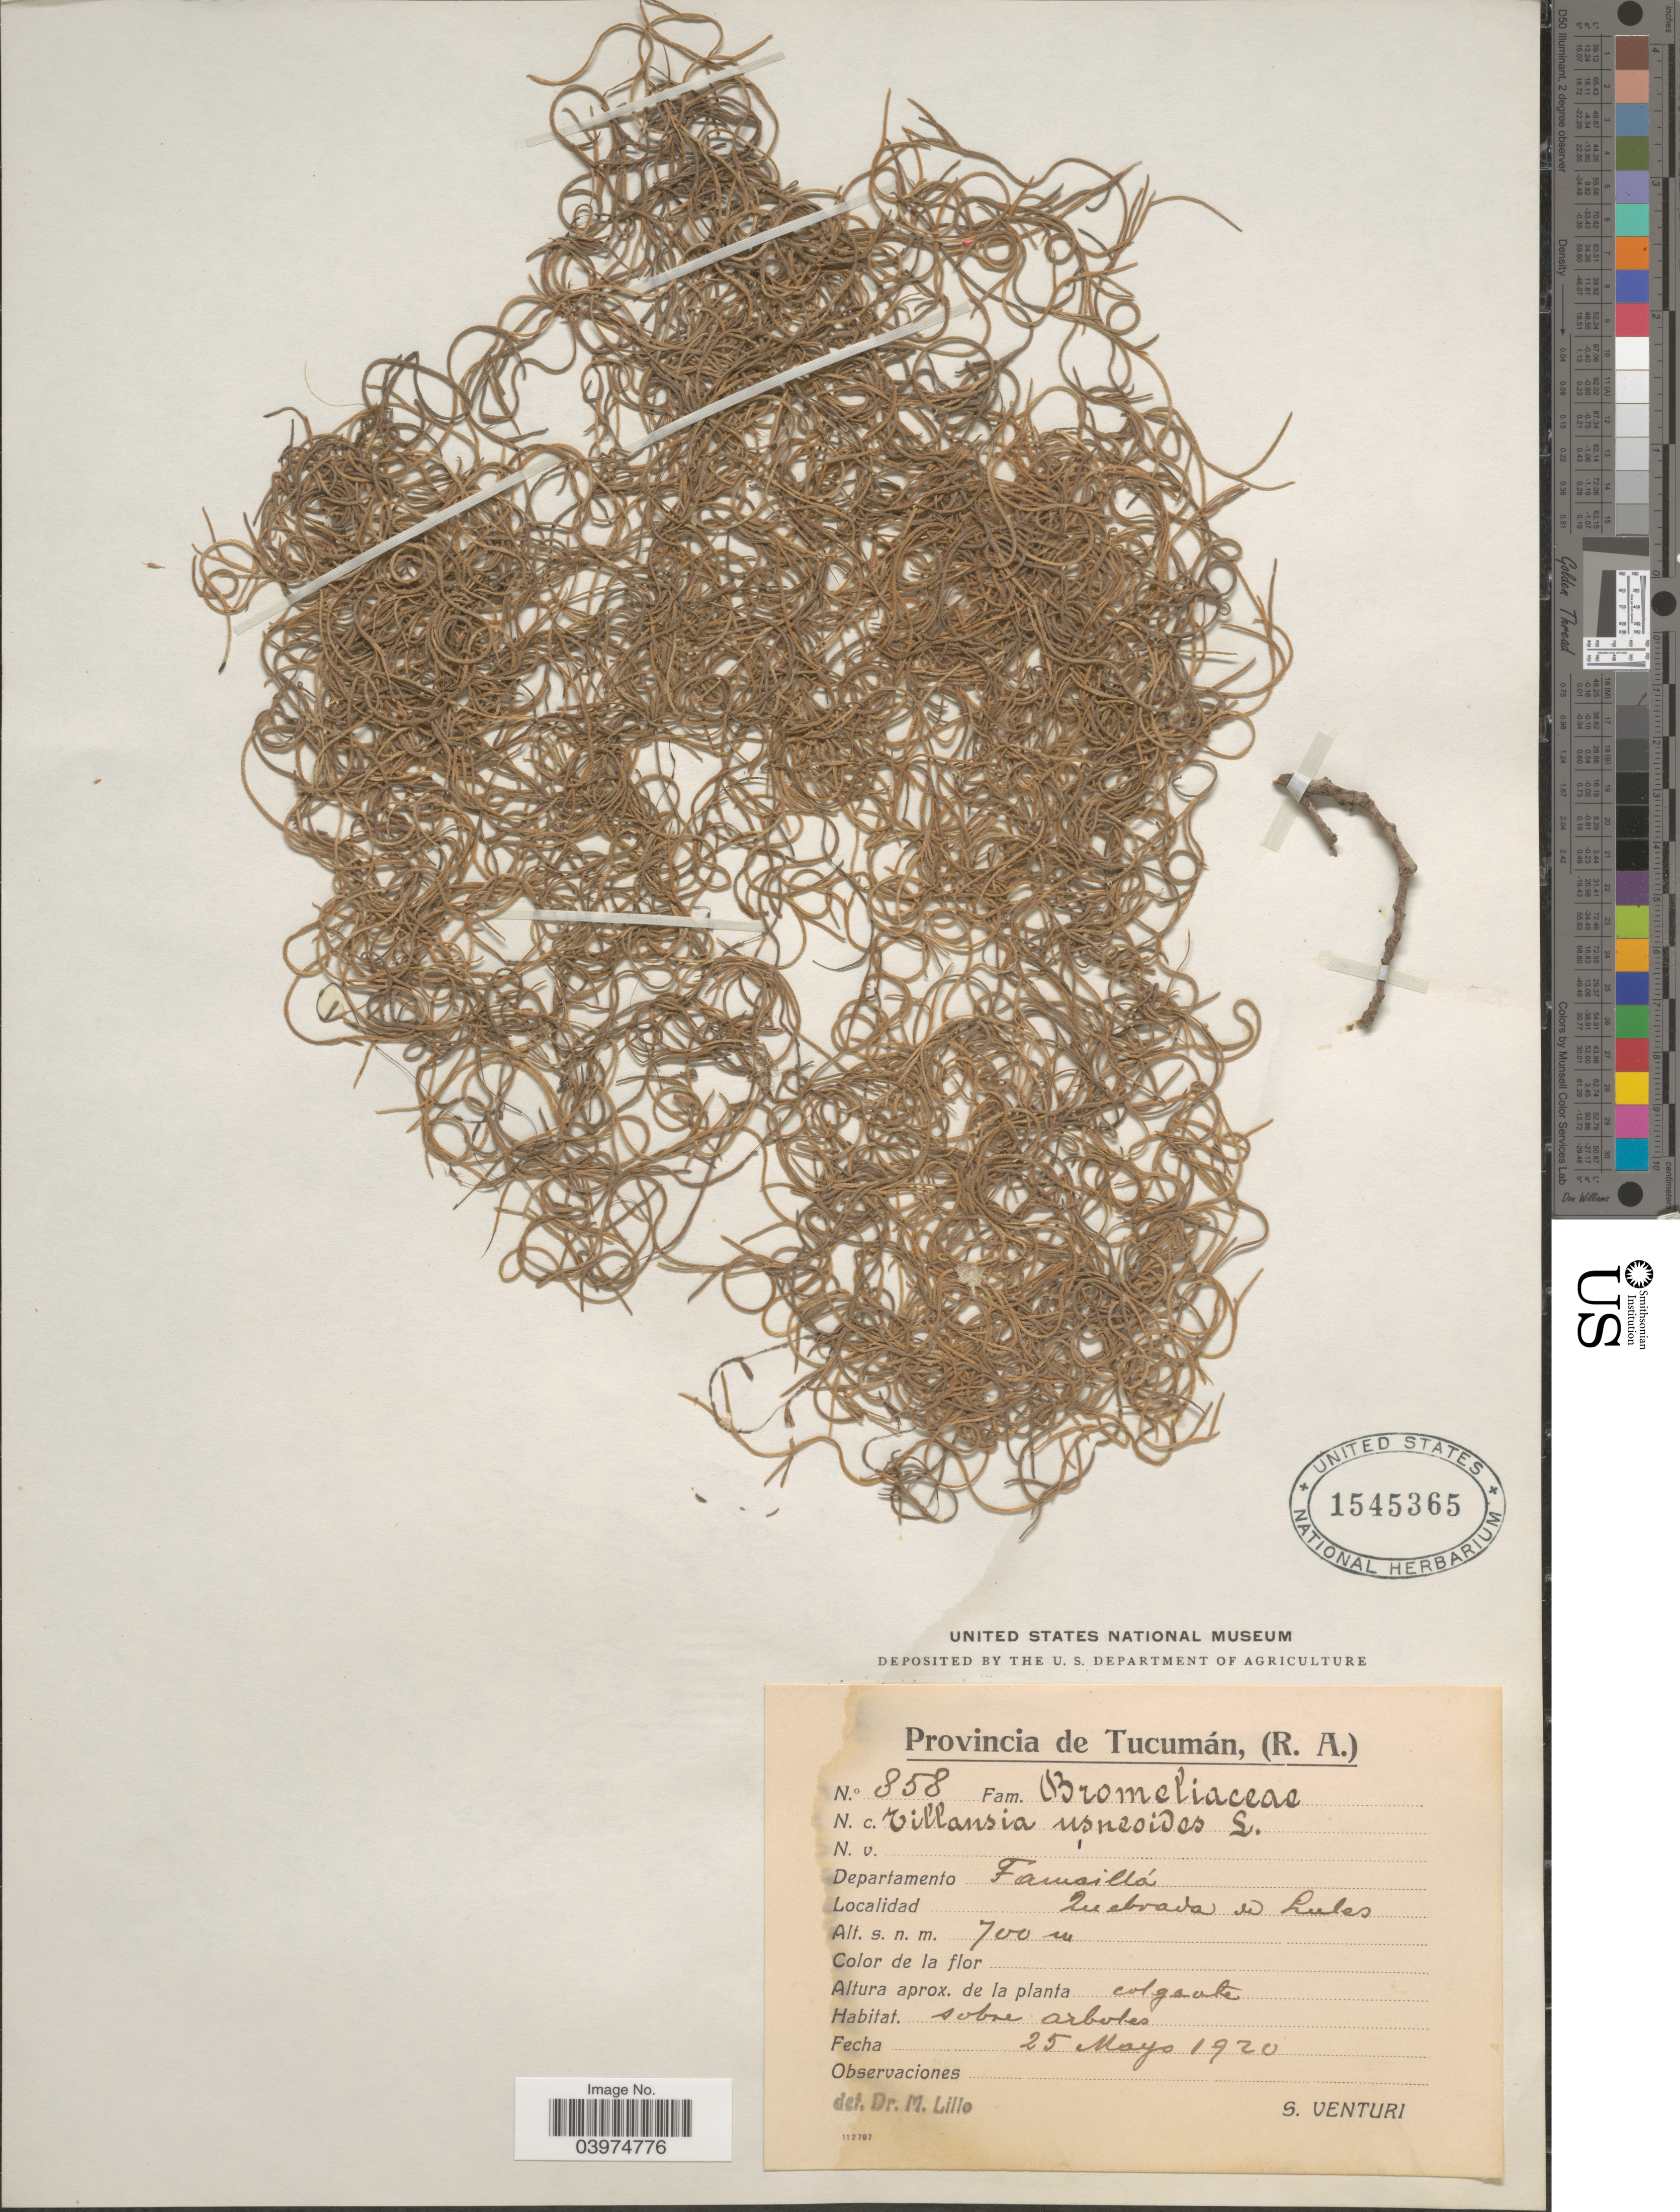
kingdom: Plantae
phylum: Tracheophyta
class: Liliopsida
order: Poales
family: Bromeliaceae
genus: Tillandsia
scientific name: Tillandsia usneoides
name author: (L.) L.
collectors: S. Venturi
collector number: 858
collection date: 1920-05-25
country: Argentina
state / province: Tucuman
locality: Departamento Famaillá. Quebrada de Lules.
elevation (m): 700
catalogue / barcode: US 1545365